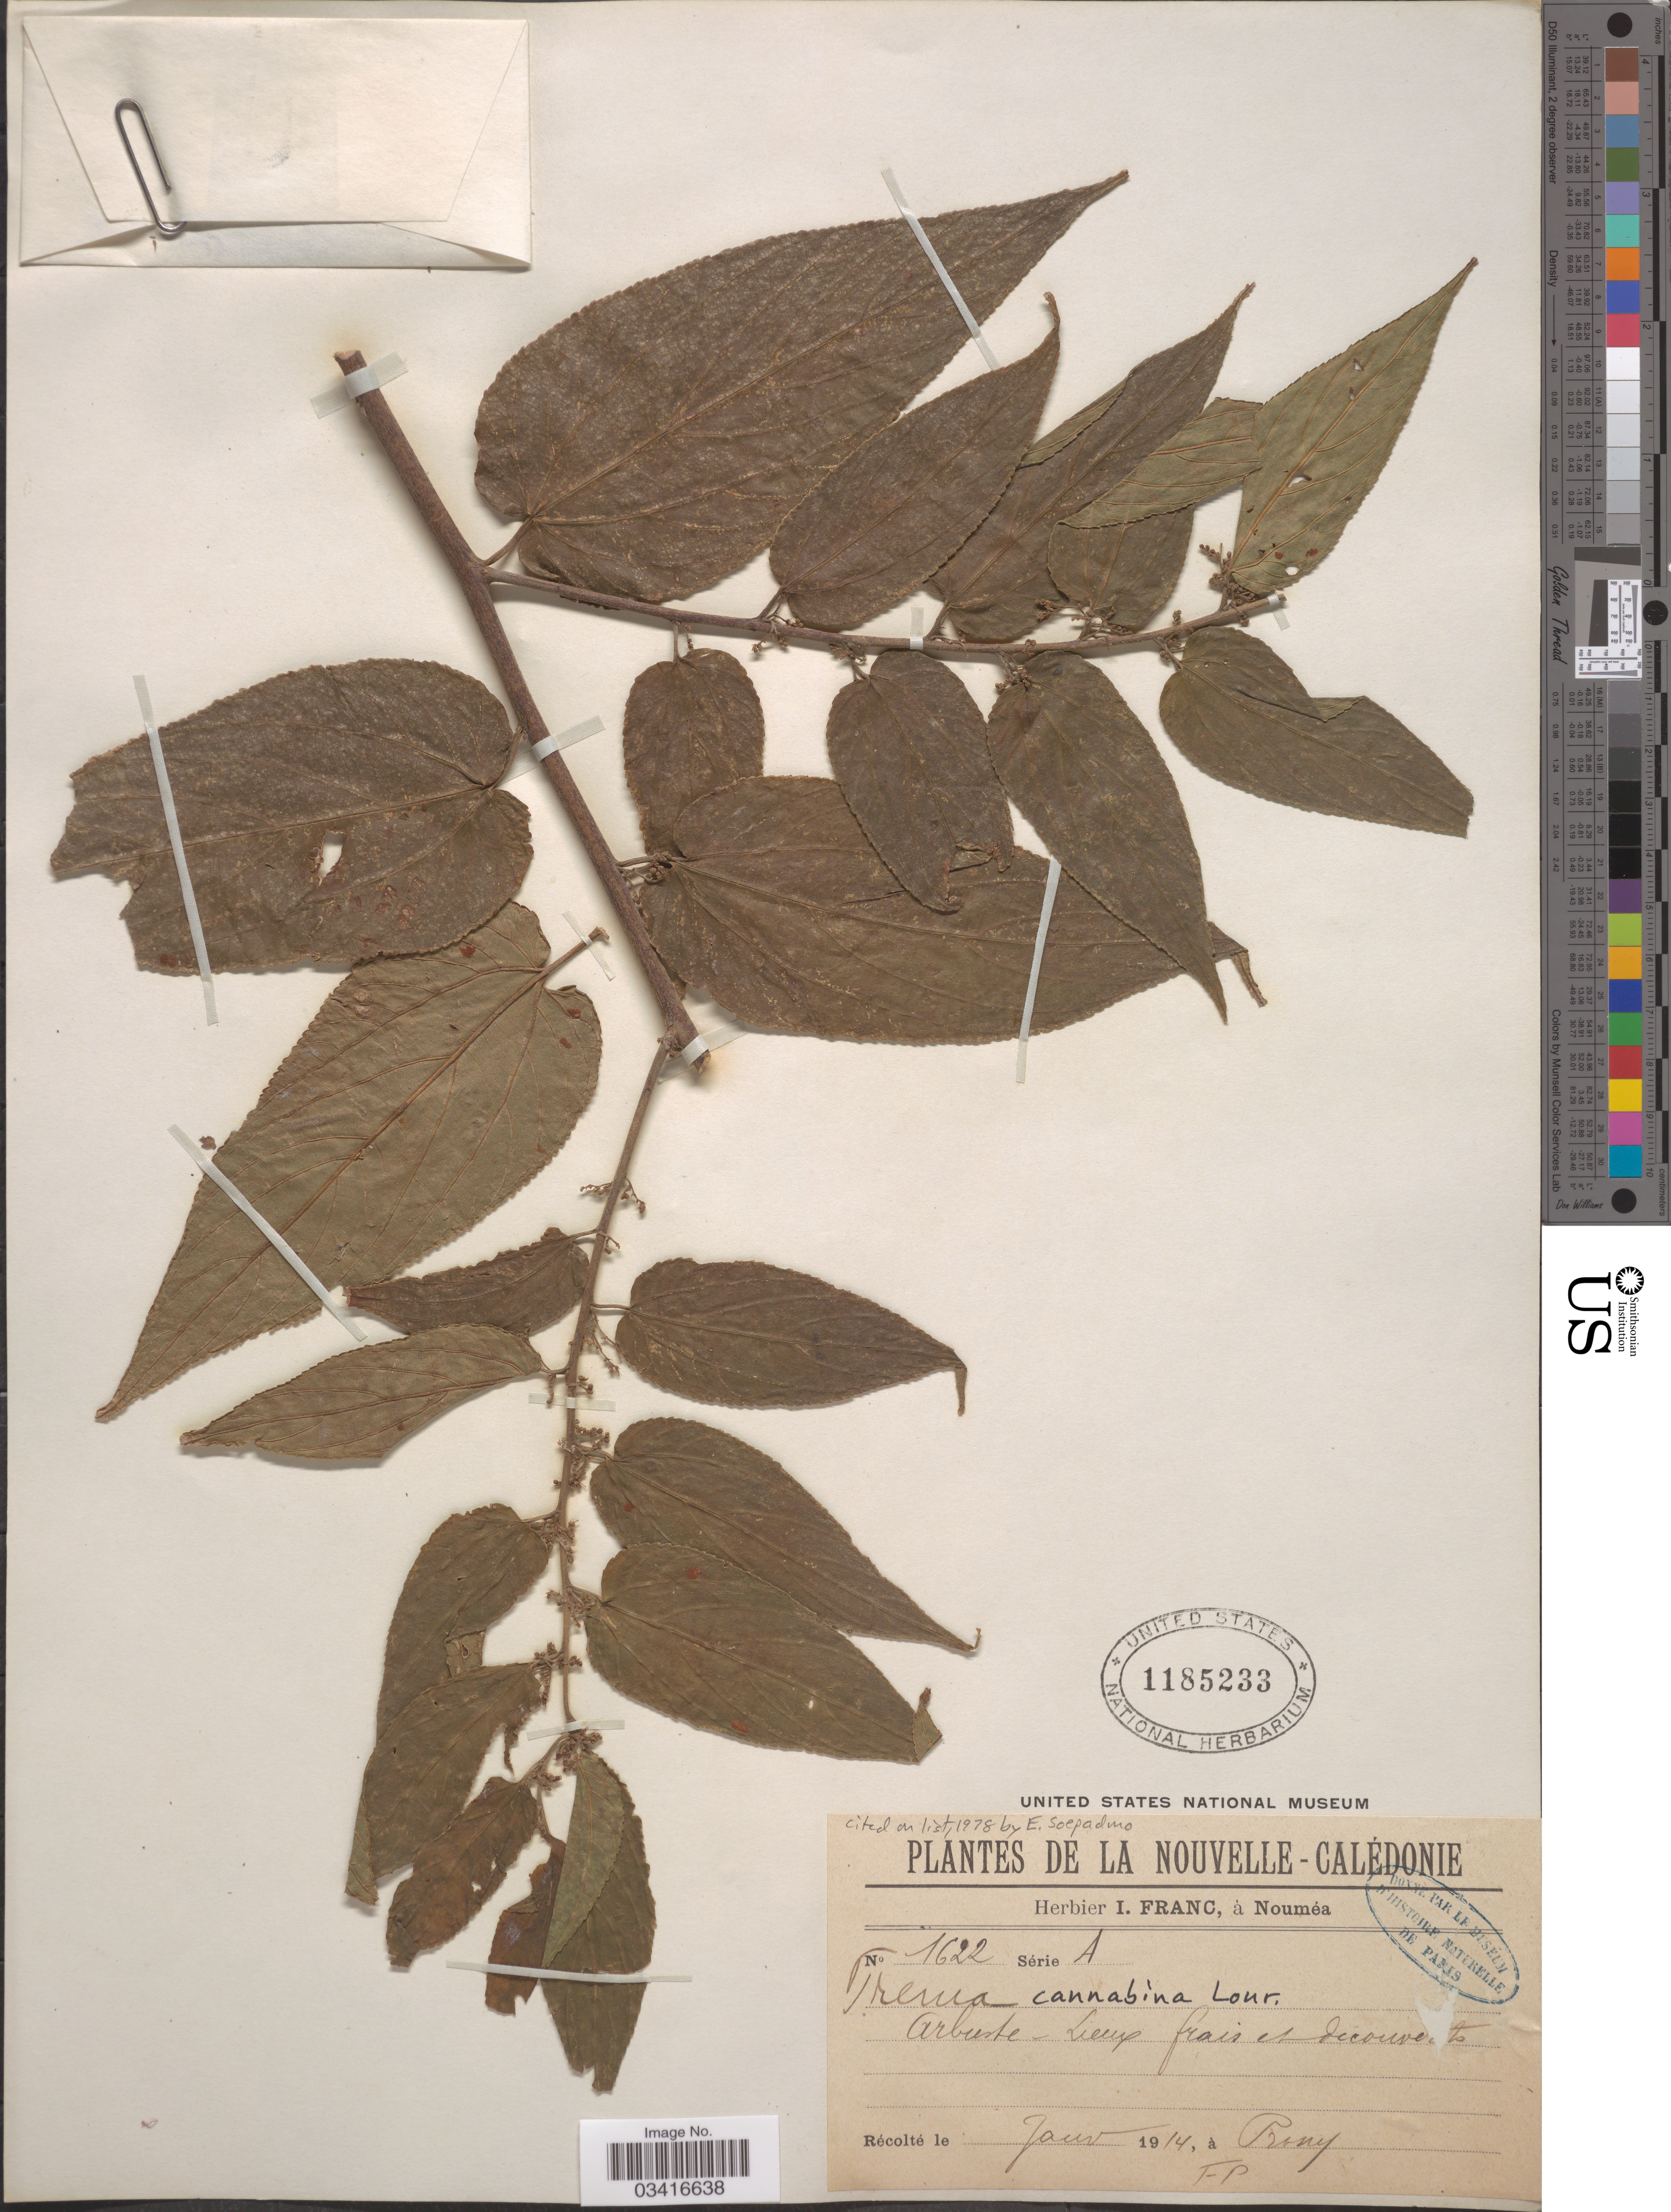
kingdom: Plantae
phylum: Tracheophyta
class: Magnoliopsida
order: Rosales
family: Cannabaceae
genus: Trema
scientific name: Trema cannabina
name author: Lour.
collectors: F. P.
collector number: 1622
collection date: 1914-01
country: New Caledonia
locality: De La Nouvelle-Calédonie. Prony. Lieux frais et dicouverts [interpreted].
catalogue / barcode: US 1185233